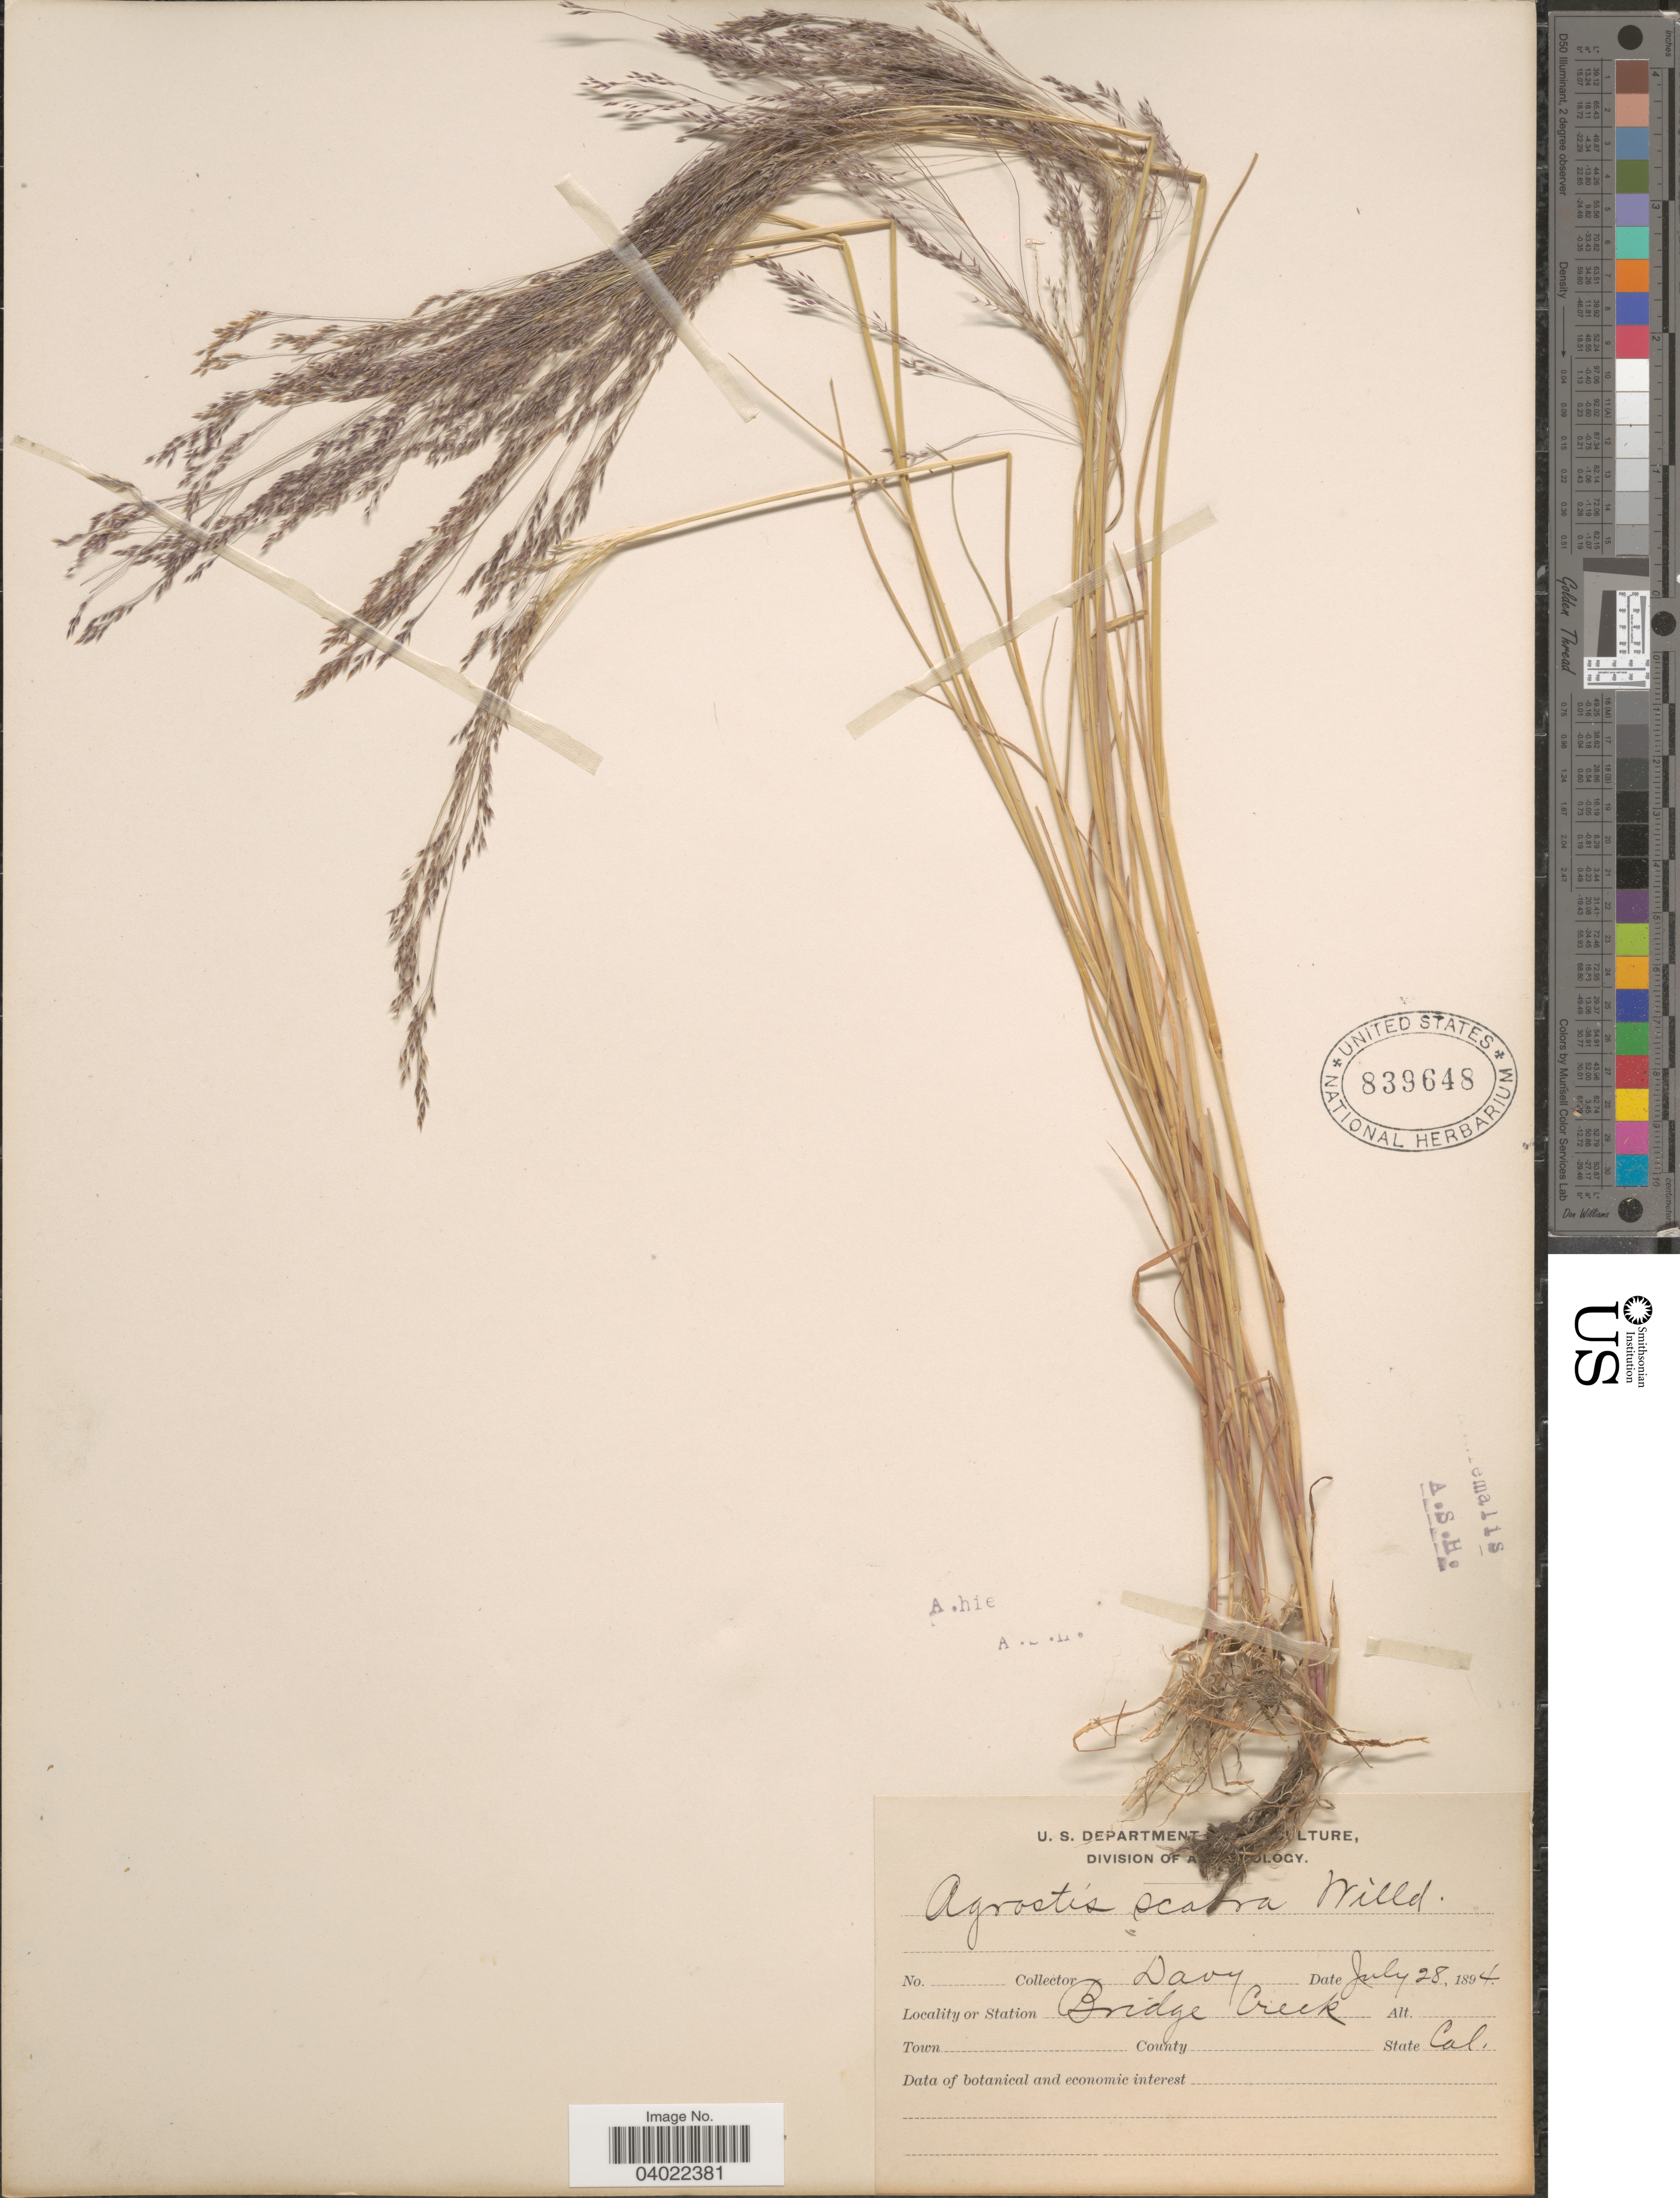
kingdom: Plantae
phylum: Tracheophyta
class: Liliopsida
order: Poales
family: Poaceae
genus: Agrostis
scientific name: Agrostis scabra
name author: Willd.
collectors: Davy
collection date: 1894-07-28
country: United States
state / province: California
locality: Bridge Creek.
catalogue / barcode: US 839648